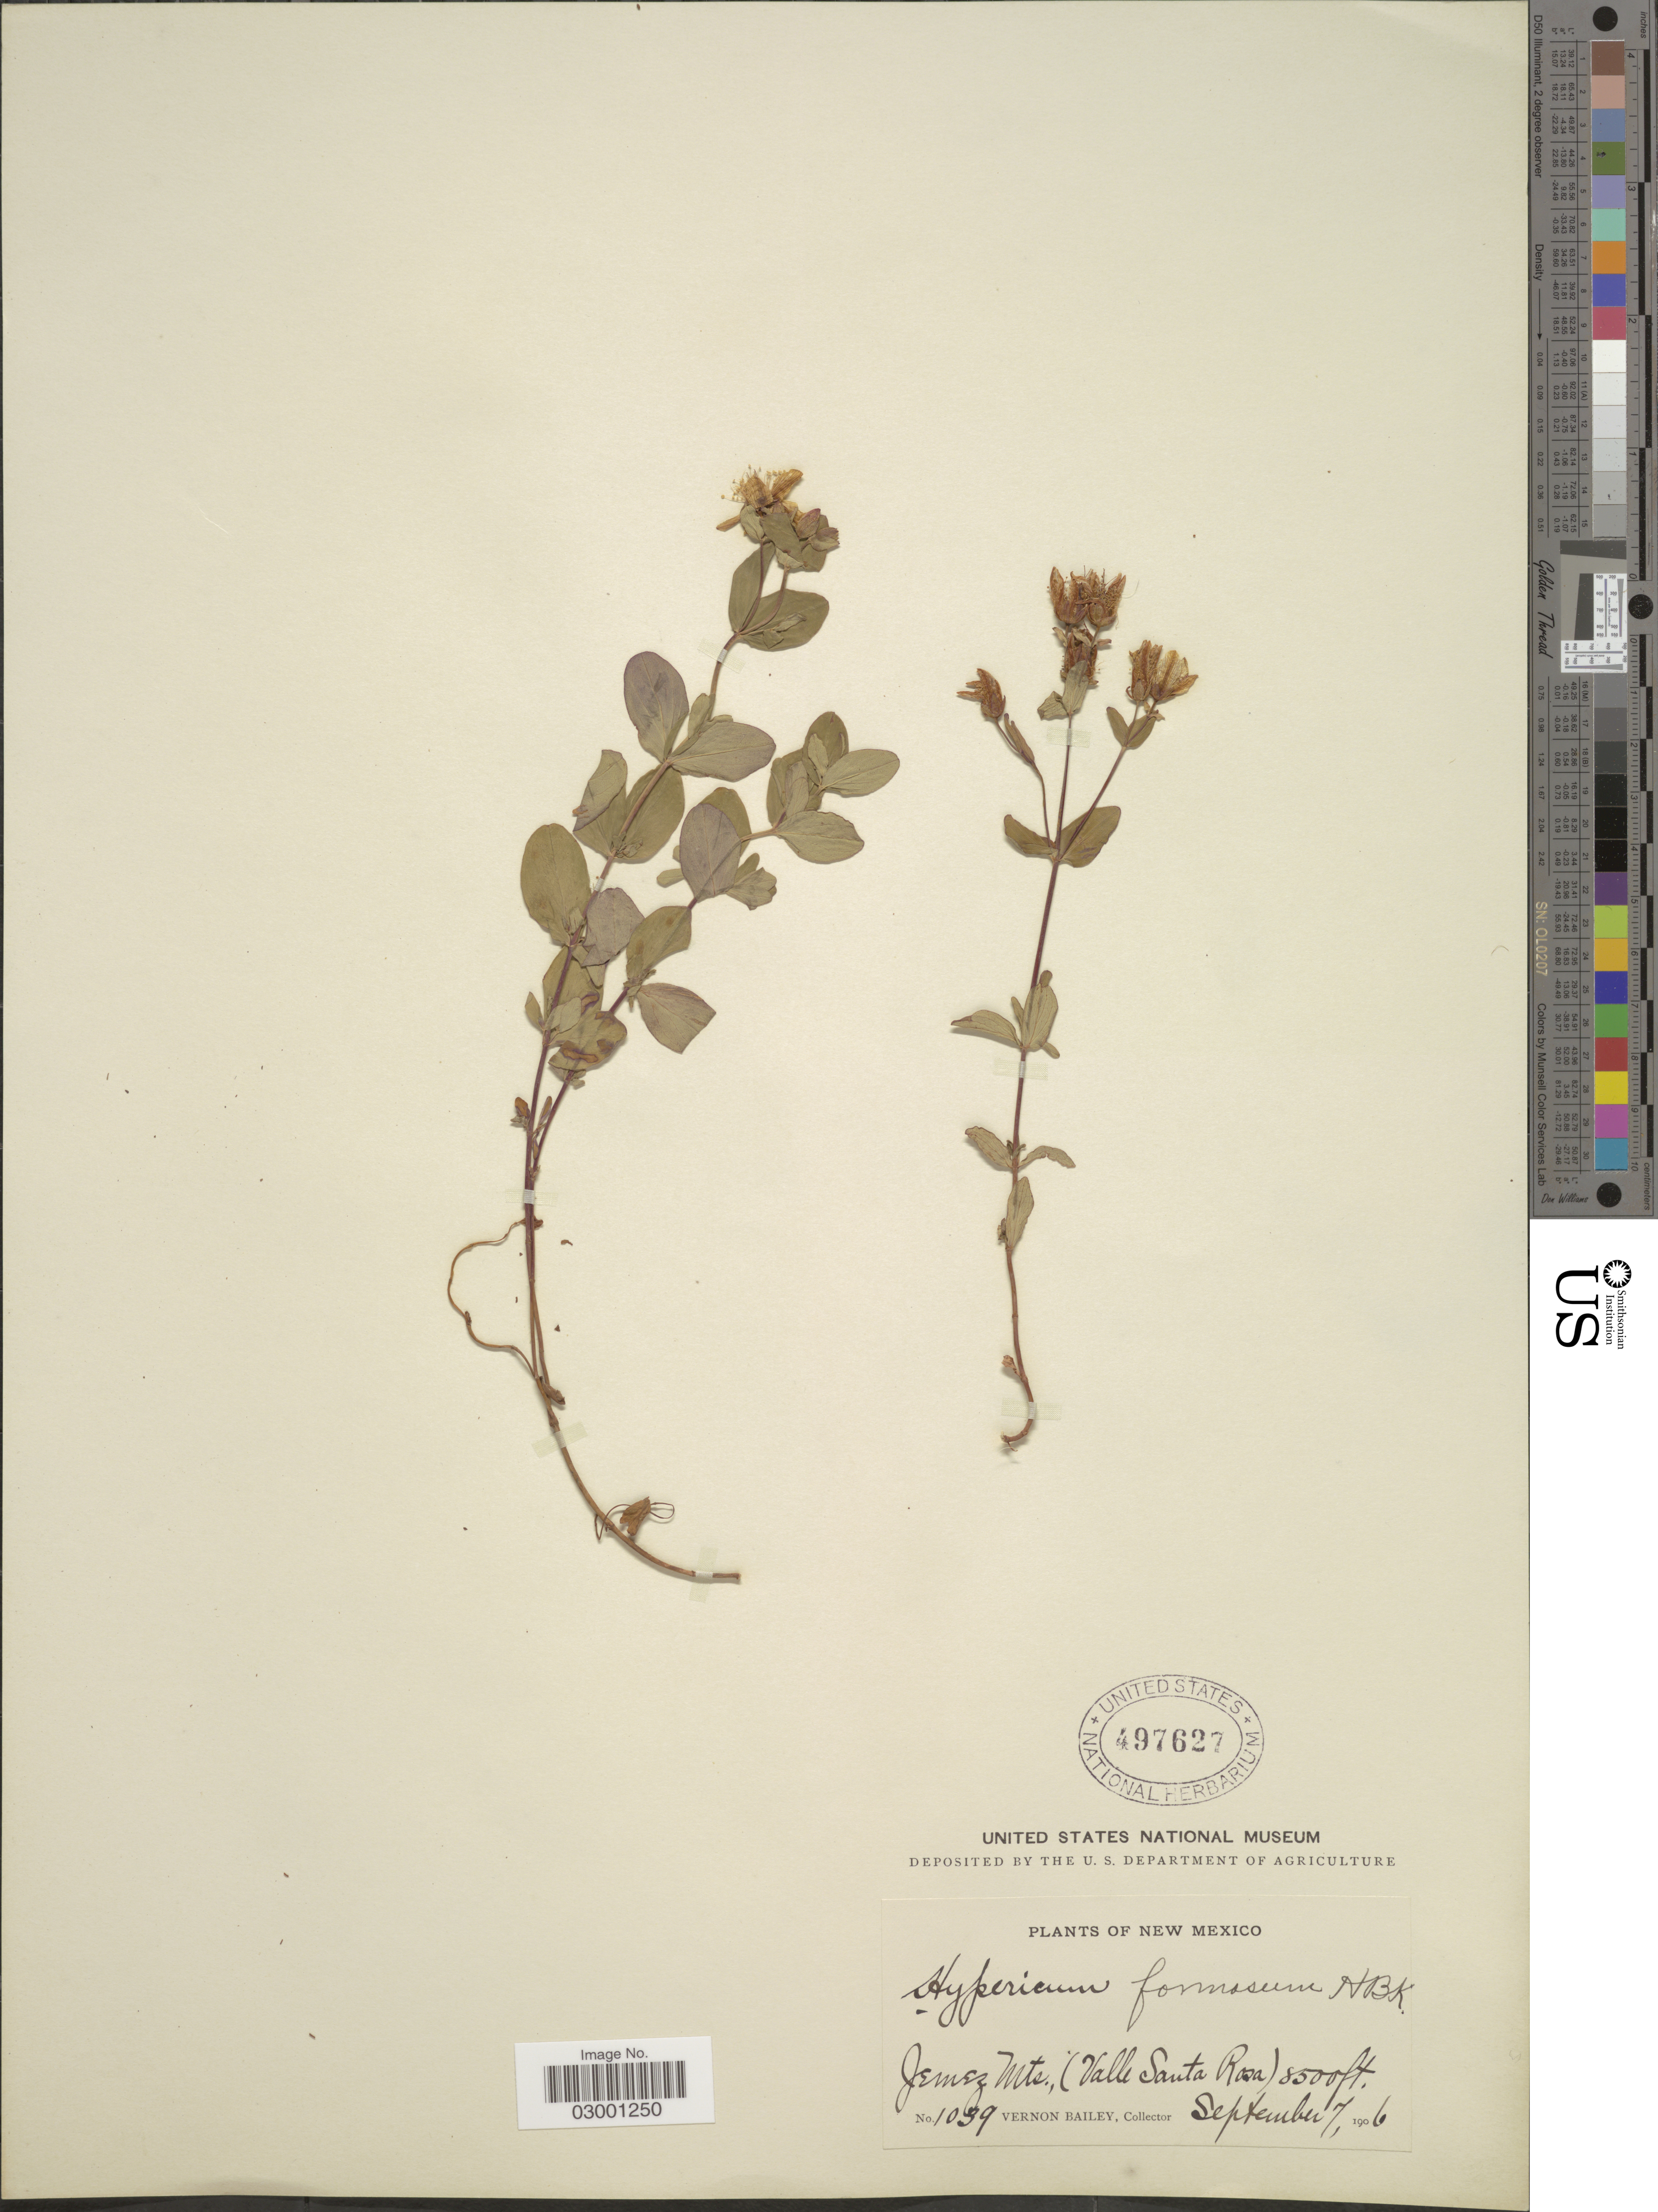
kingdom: Plantae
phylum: Tracheophyta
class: Magnoliopsida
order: Malpighiales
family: Hypericaceae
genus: Hypericum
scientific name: Hypericum formosum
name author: Kunth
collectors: V. O. Bailey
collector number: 1039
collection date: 1906-09-07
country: United States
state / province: New Mexico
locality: Jemez Mts., (Valle Santa Rosa).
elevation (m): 2591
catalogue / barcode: US 497627